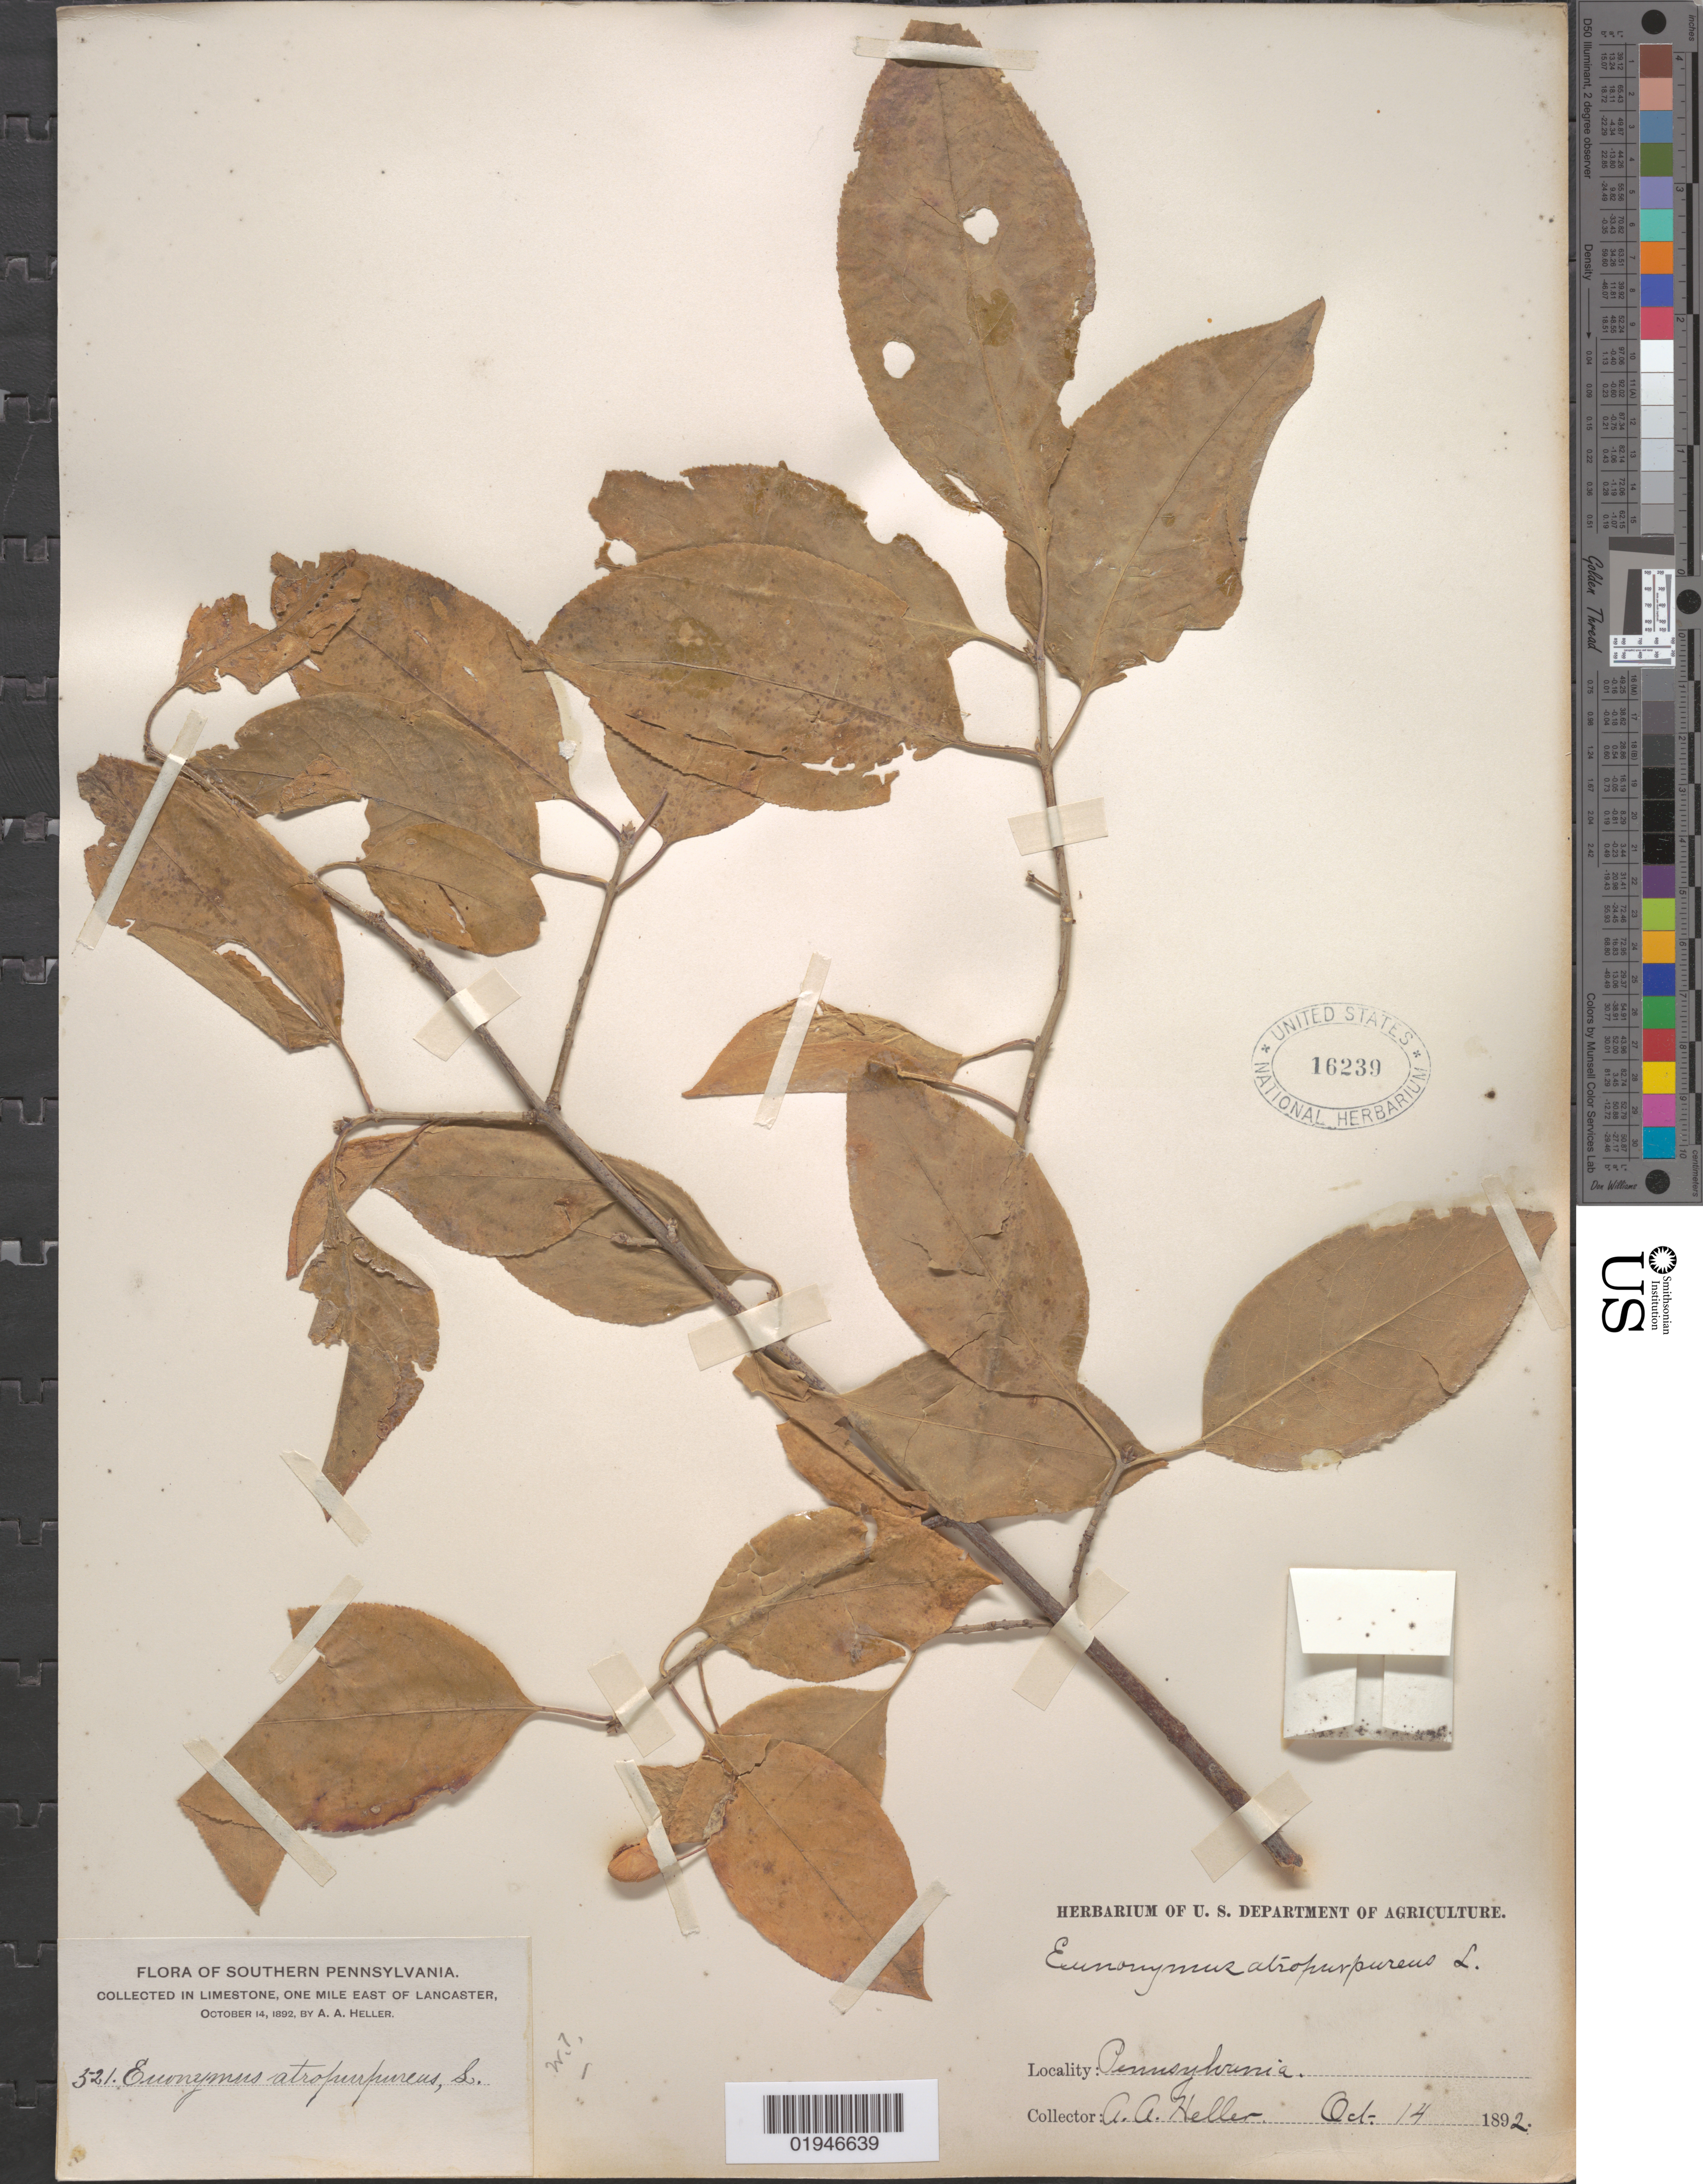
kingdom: Plantae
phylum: Tracheophyta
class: Magnoliopsida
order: Celastrales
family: Celastraceae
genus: Euonymus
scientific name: Euonymus atropurpureus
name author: Jacq.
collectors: A. A. Heller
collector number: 521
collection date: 1892-10-14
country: United States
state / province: Pennsylvania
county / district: Lancaster County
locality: Limestone, 1 mile east of Lancaster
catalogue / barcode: US 16239